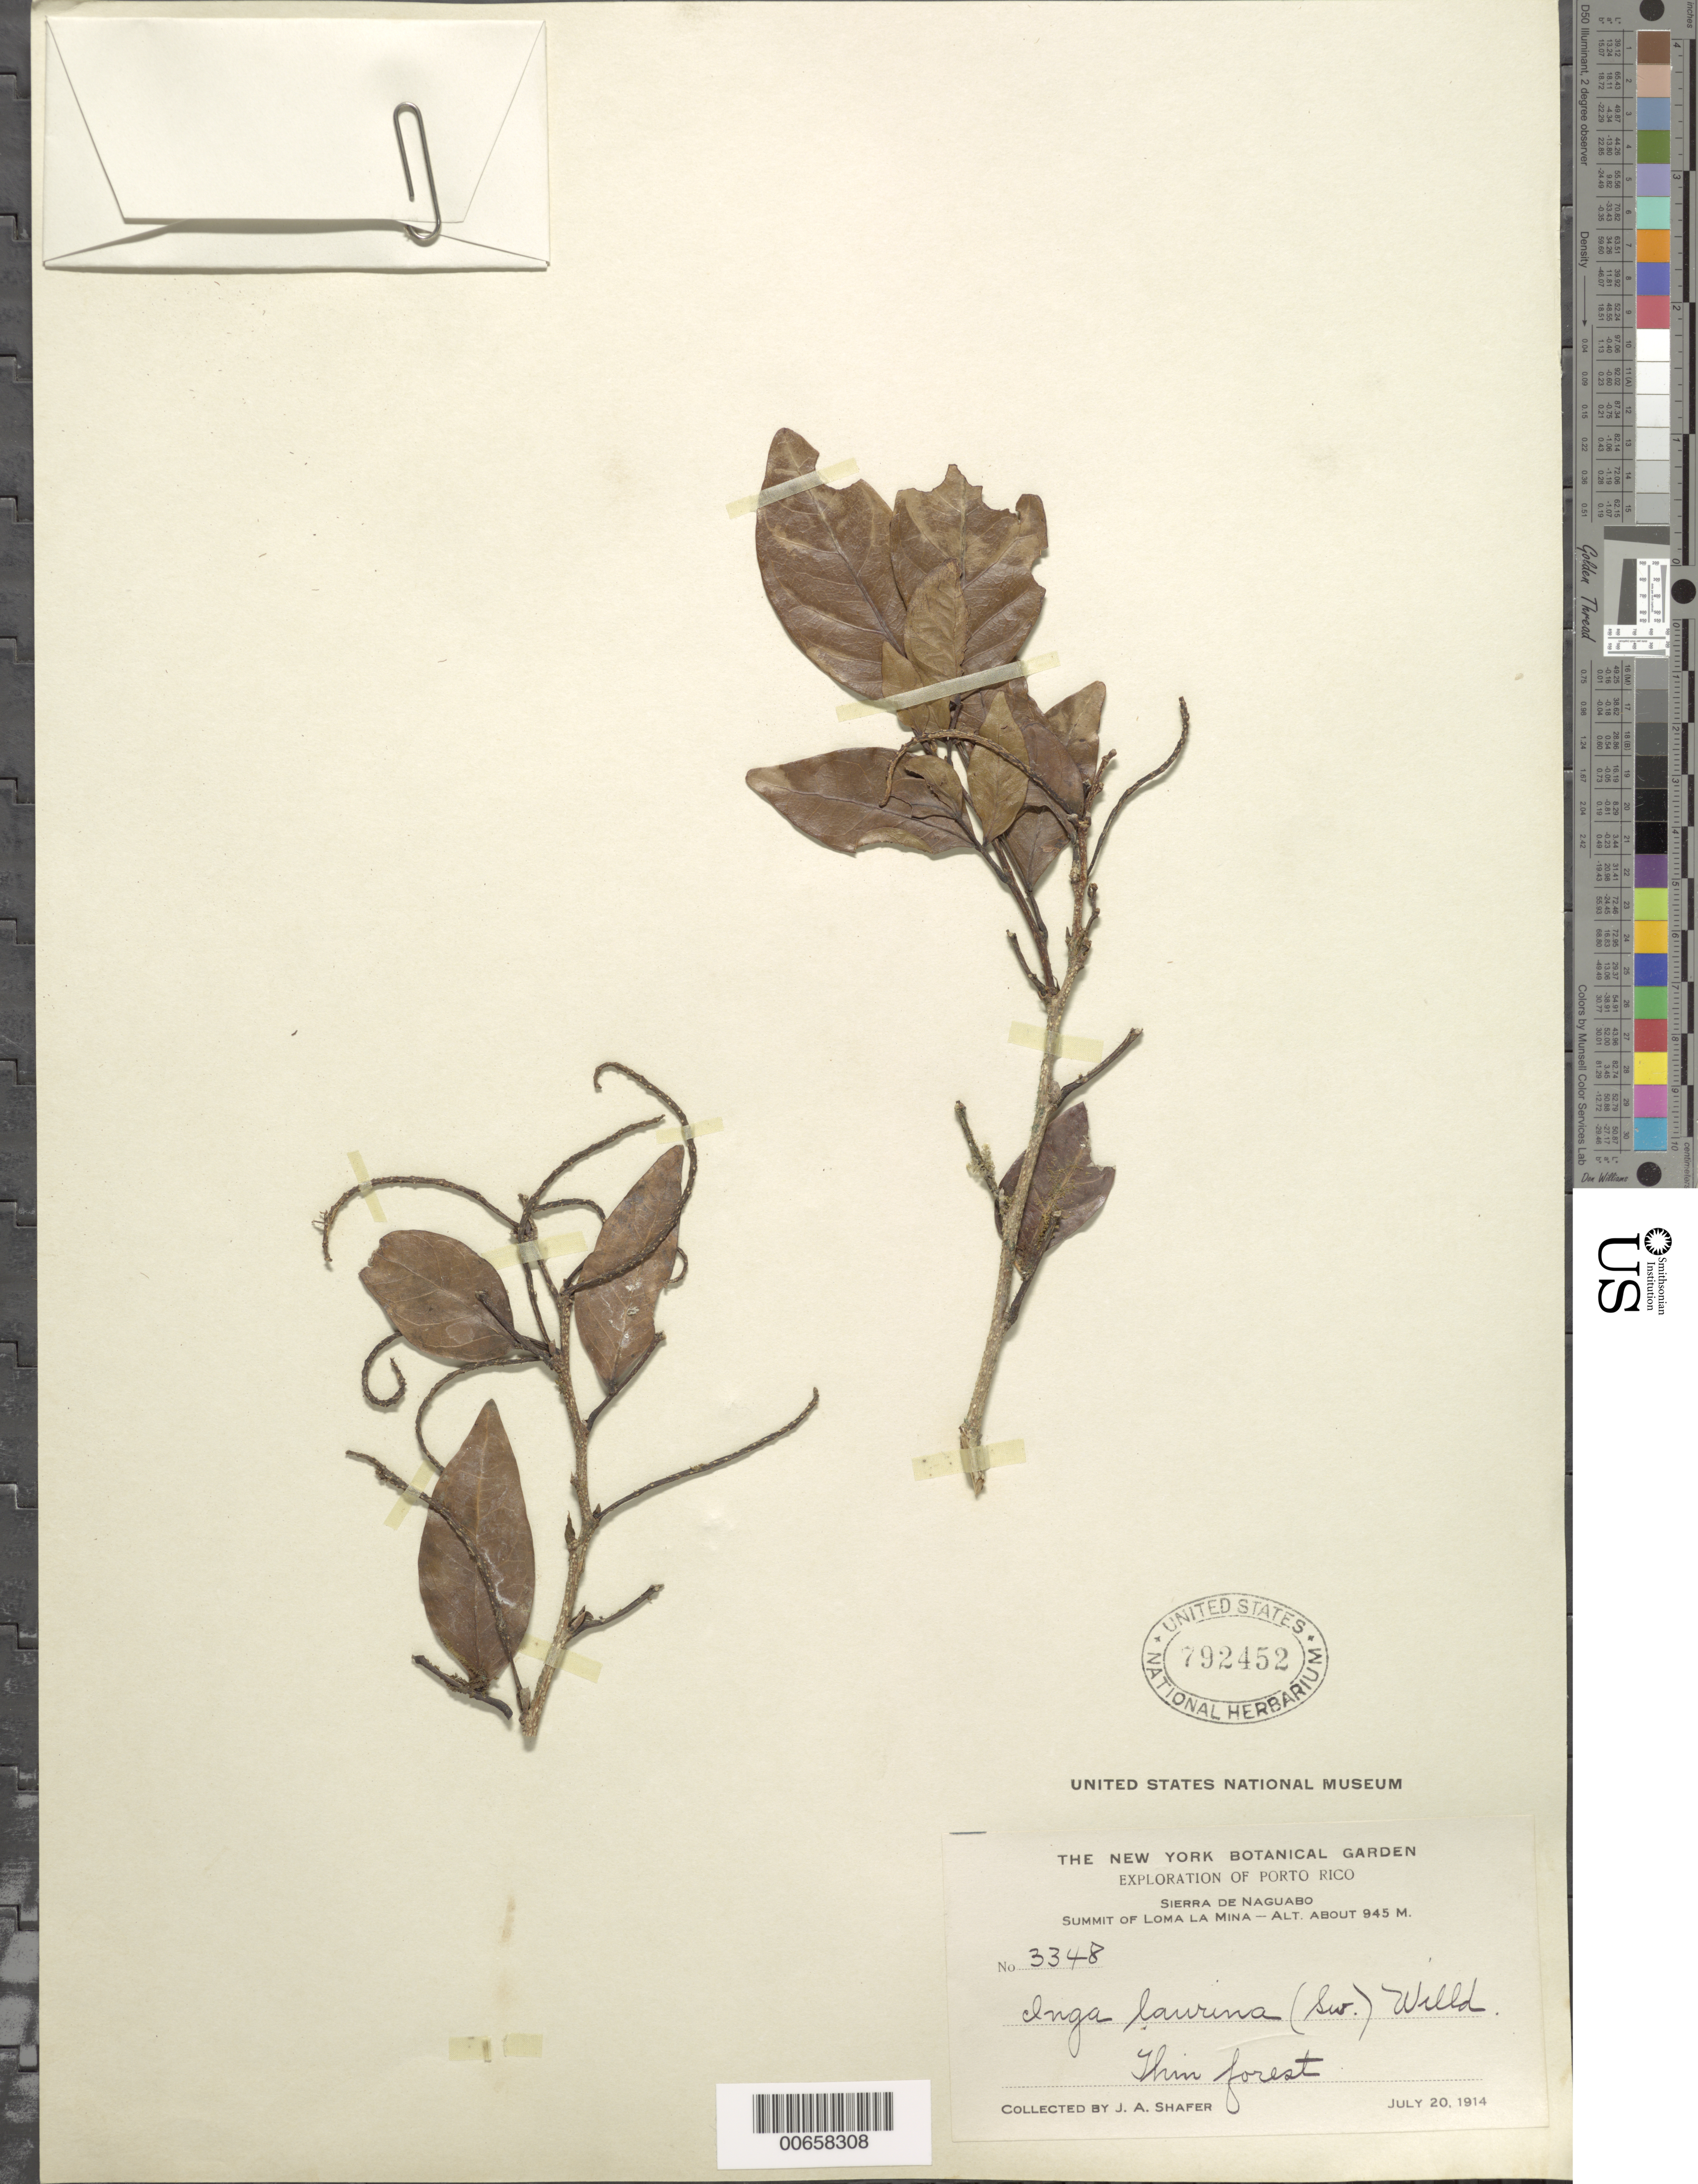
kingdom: Plantae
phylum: Tracheophyta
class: Magnoliopsida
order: Fabales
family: Fabaceae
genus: Inga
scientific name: Inga laurina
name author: (Sw.) Willd.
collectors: J. A. Shafer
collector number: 3348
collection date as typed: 20 Jul 1914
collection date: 1914-07-20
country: Puerto Rico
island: Greater Antilles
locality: Sierra de Naguabo, Summit of Loma La Mina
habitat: Thin forest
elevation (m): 945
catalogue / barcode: US 792452